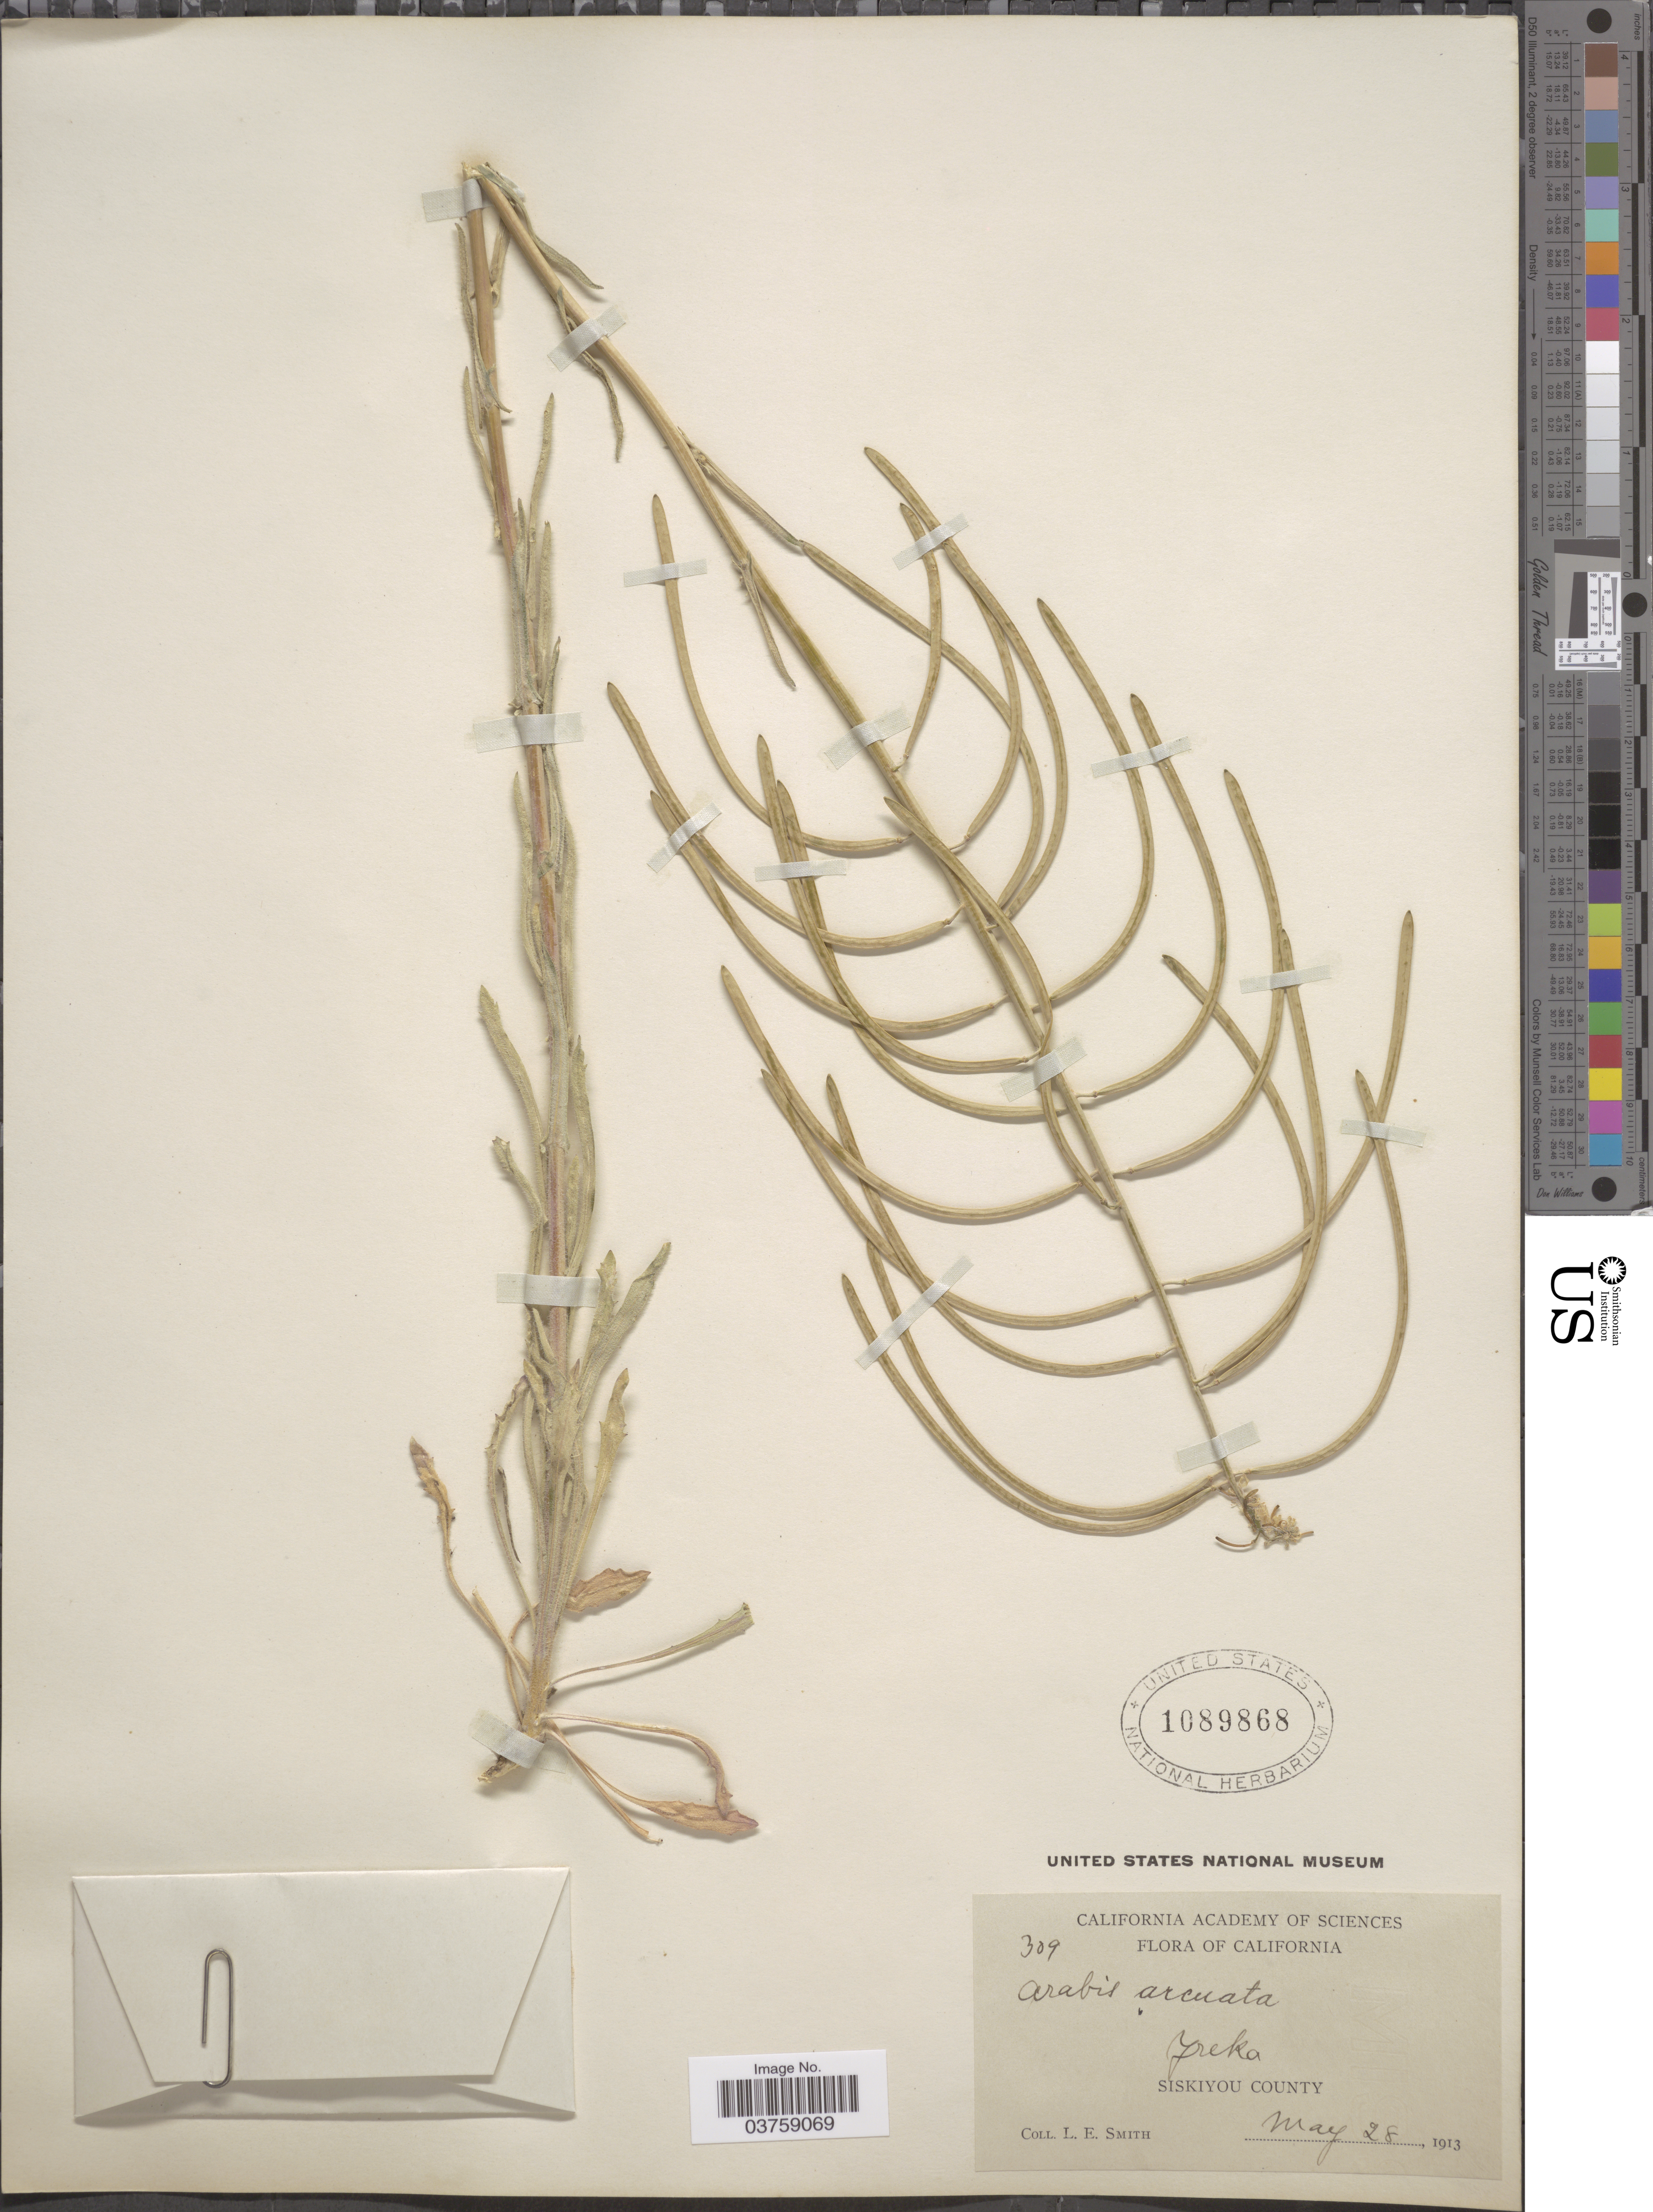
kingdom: Plantae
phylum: Tracheophyta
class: Magnoliopsida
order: Brassicales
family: Brassicaceae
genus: Arabis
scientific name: Arabis sparsiflora var. subvillosa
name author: (S. Watson) Rollins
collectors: L. E. Smith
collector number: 309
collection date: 1913-05-28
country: United States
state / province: California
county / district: Siskiyou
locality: Yreka, Siskiyou County.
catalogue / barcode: US 1089868